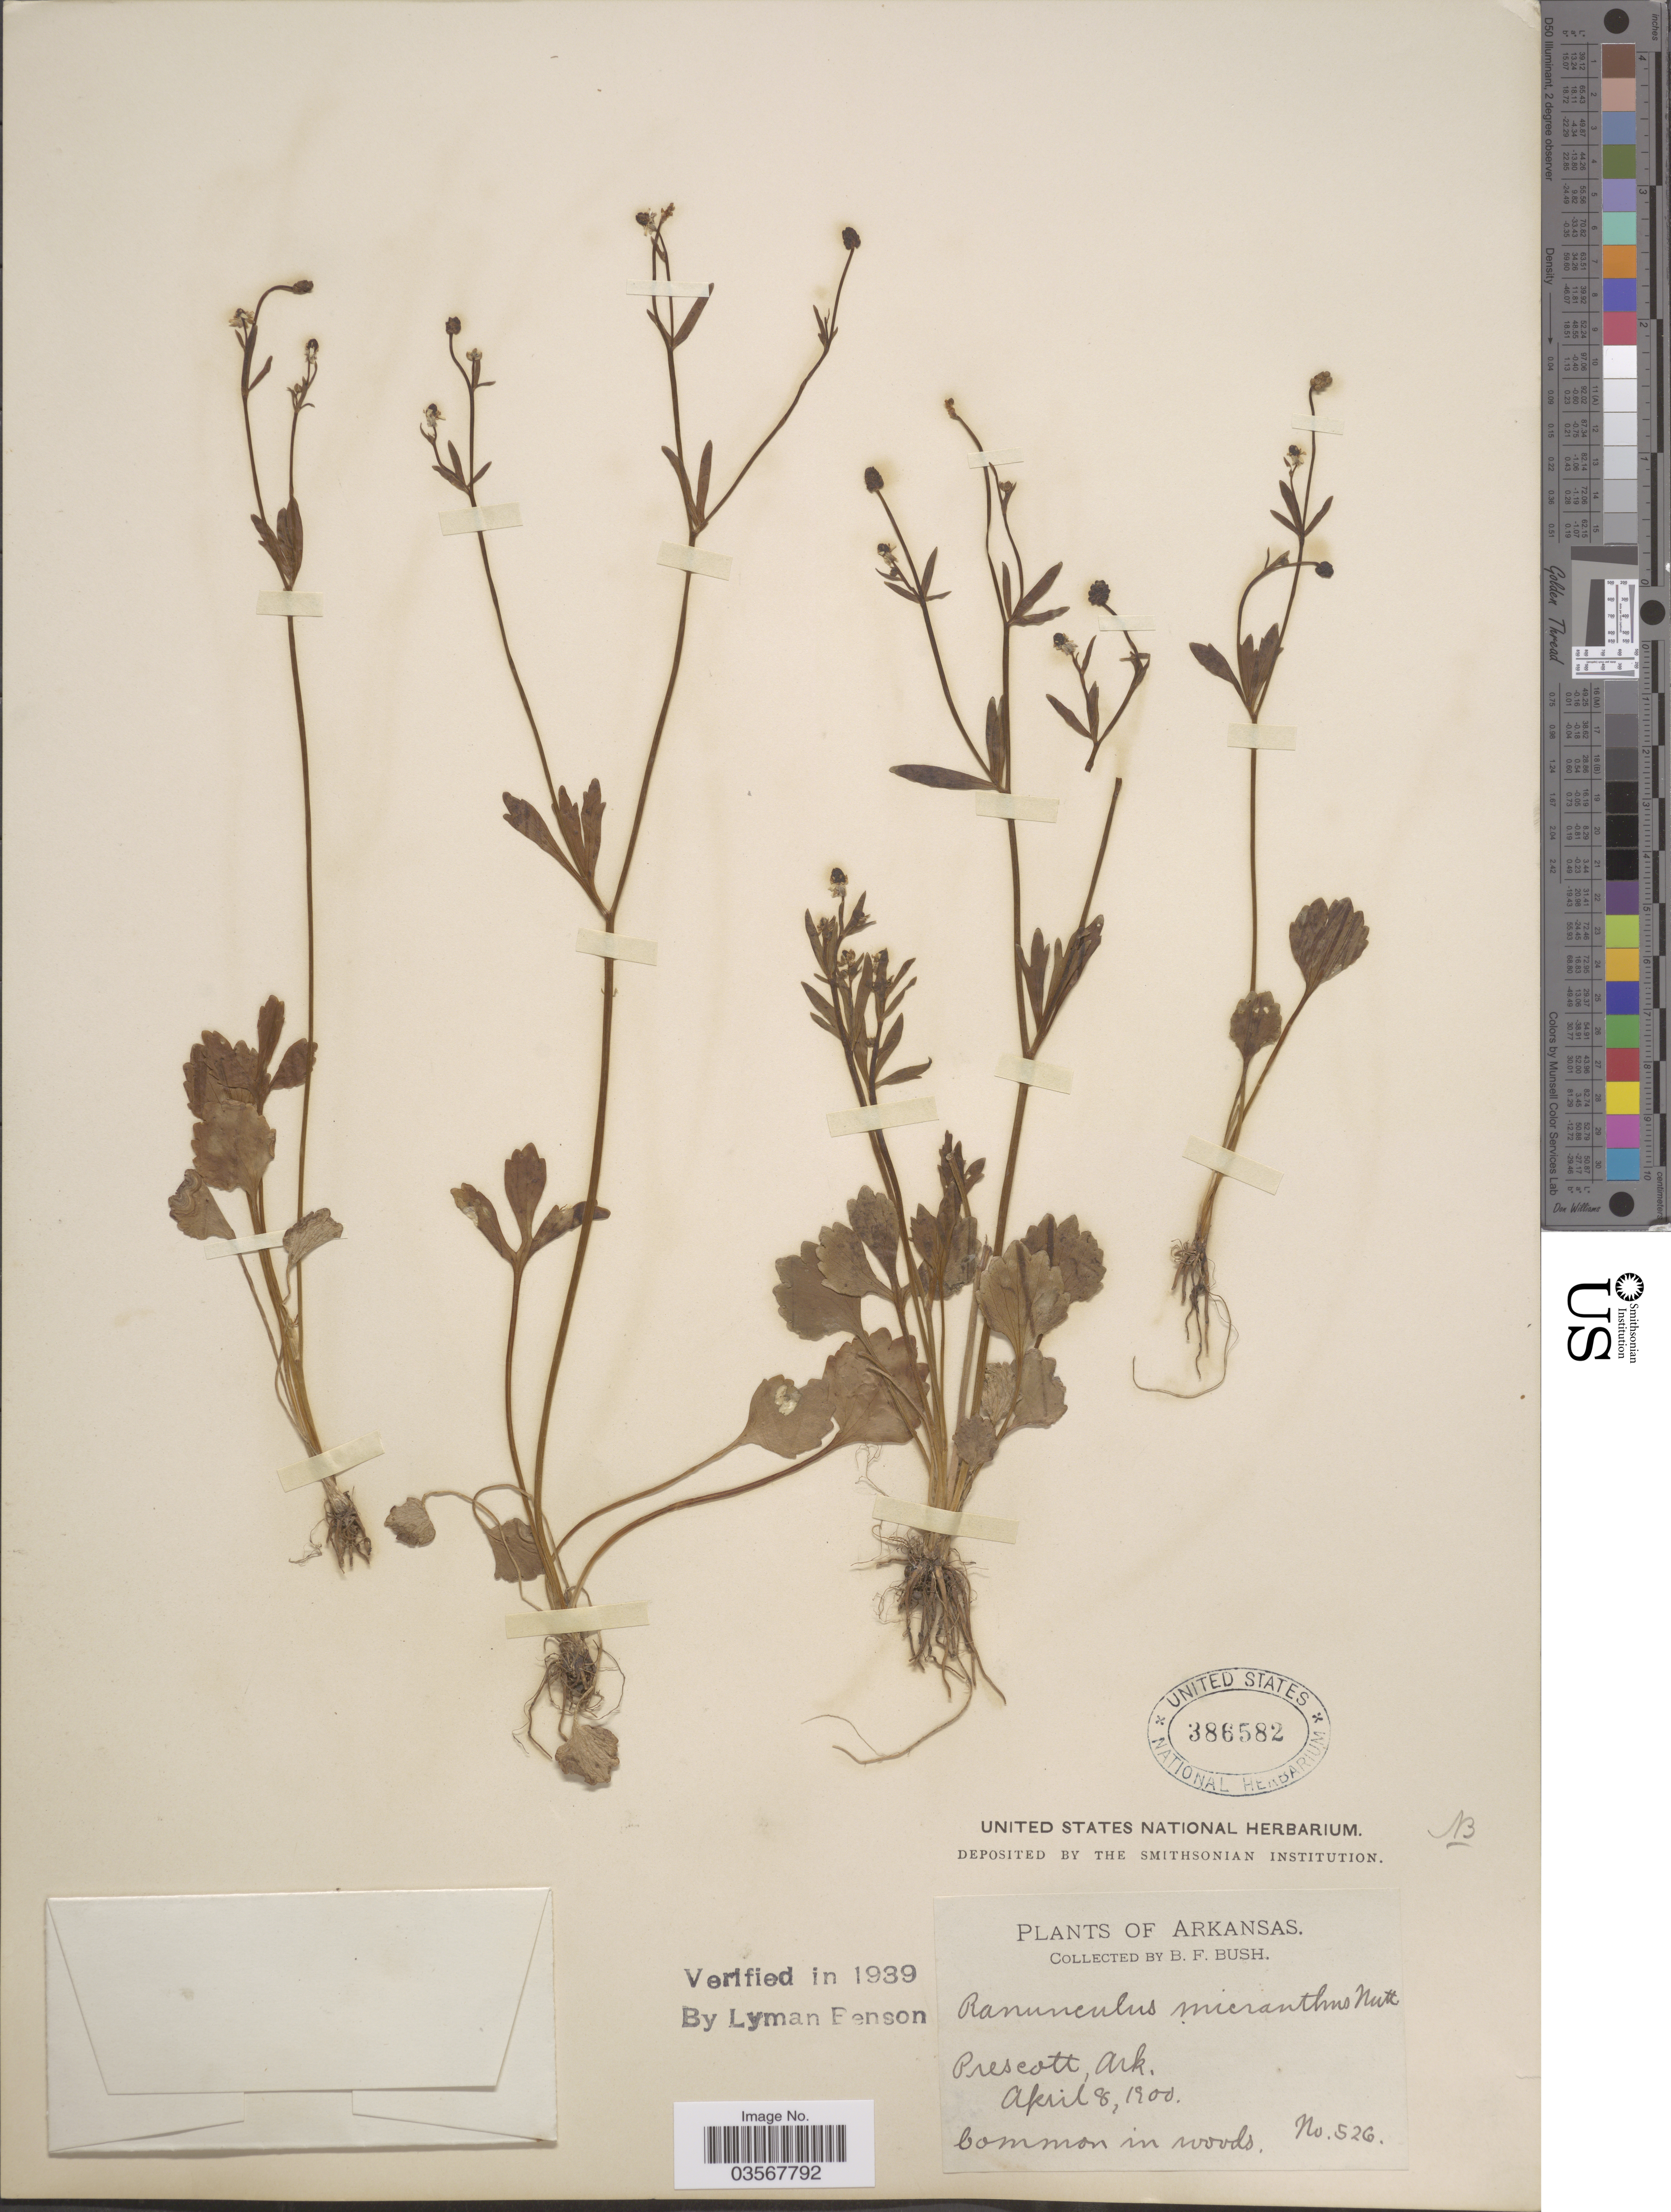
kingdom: Plantae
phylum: Tracheophyta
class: Magnoliopsida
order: Ranunculales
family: Ranunculaceae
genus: Ranunculus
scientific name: Ranunculus micranthus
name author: Nutt.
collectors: B. F. Bush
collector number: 526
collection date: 1900-04-08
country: United States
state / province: Arkansas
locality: Prescott.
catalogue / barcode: US 386582